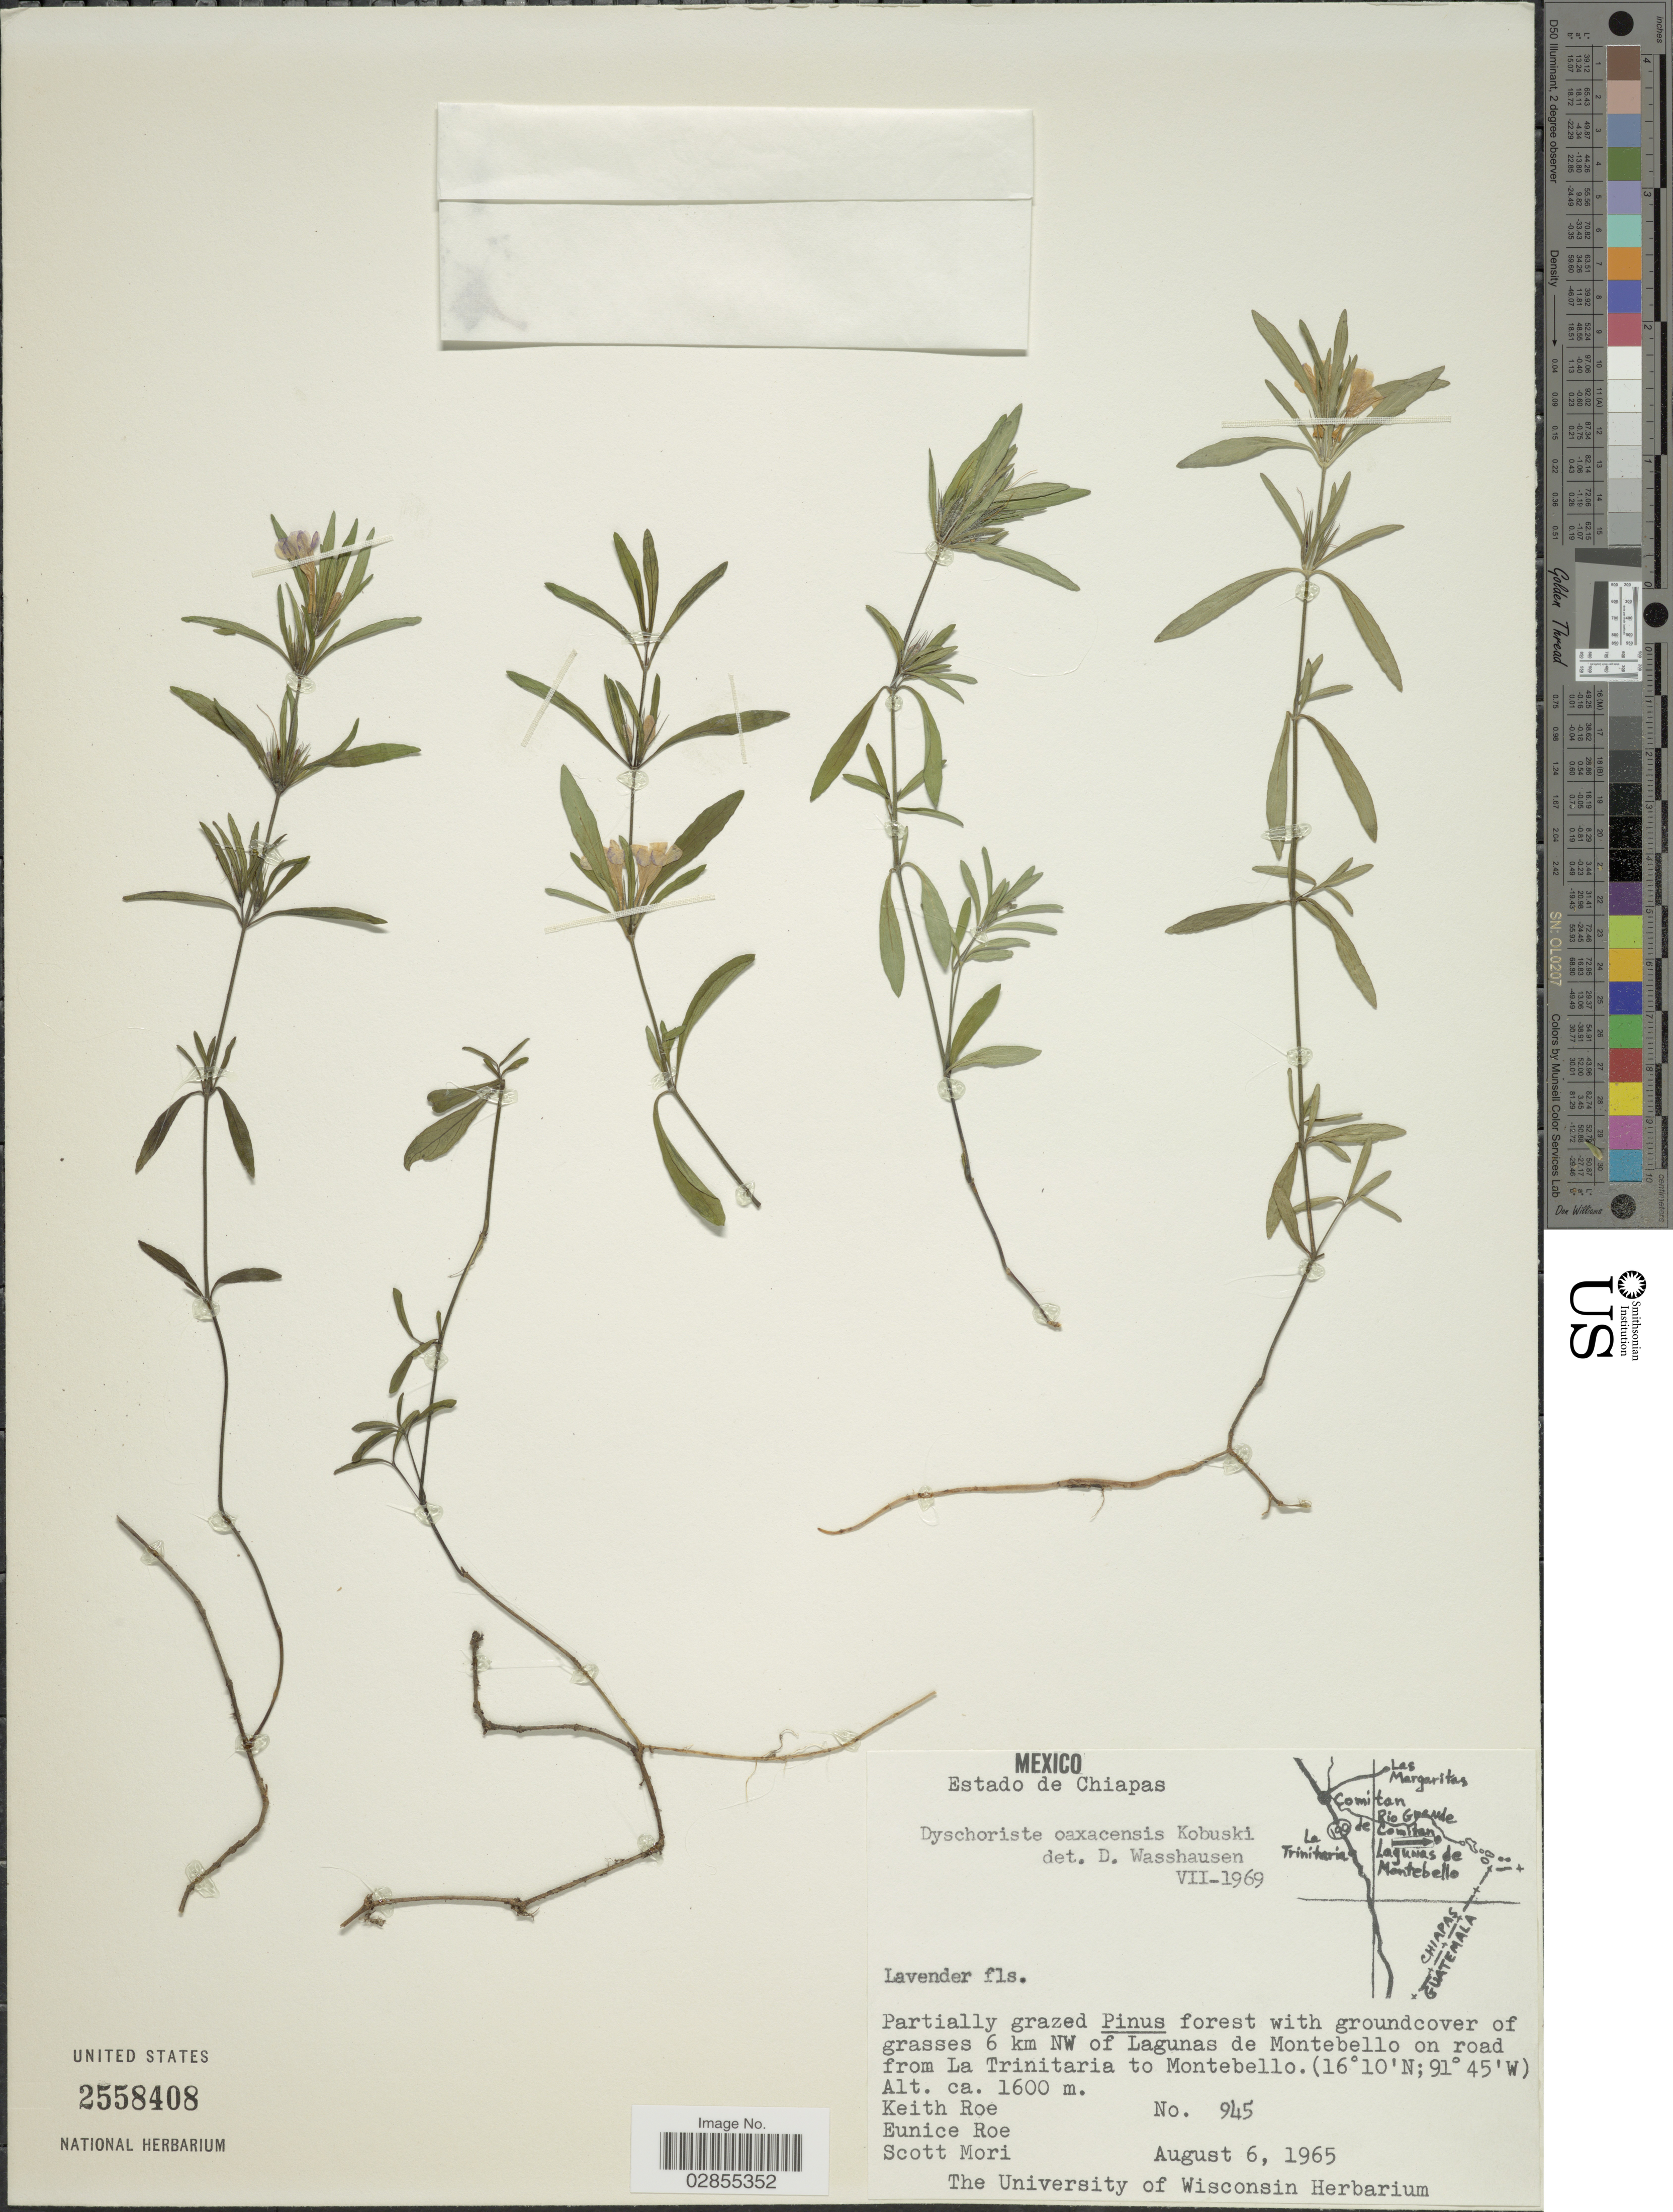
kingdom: Plantae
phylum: Tracheophyta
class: Magnoliopsida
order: Lamiales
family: Acanthaceae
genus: Dyschoriste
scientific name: Dyschoriste capitata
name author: (Oerst.) Kuntze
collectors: K. E. Roe, E. Roe & S. Mori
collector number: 945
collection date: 1965-08-06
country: Mexico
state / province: Chiapas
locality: Partially grazed Pinus forest with groundcover of grasses 6 km NW of Lagunas de Montebello on road from La Trinitaria to Montebello.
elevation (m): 1600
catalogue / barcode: US 2558408